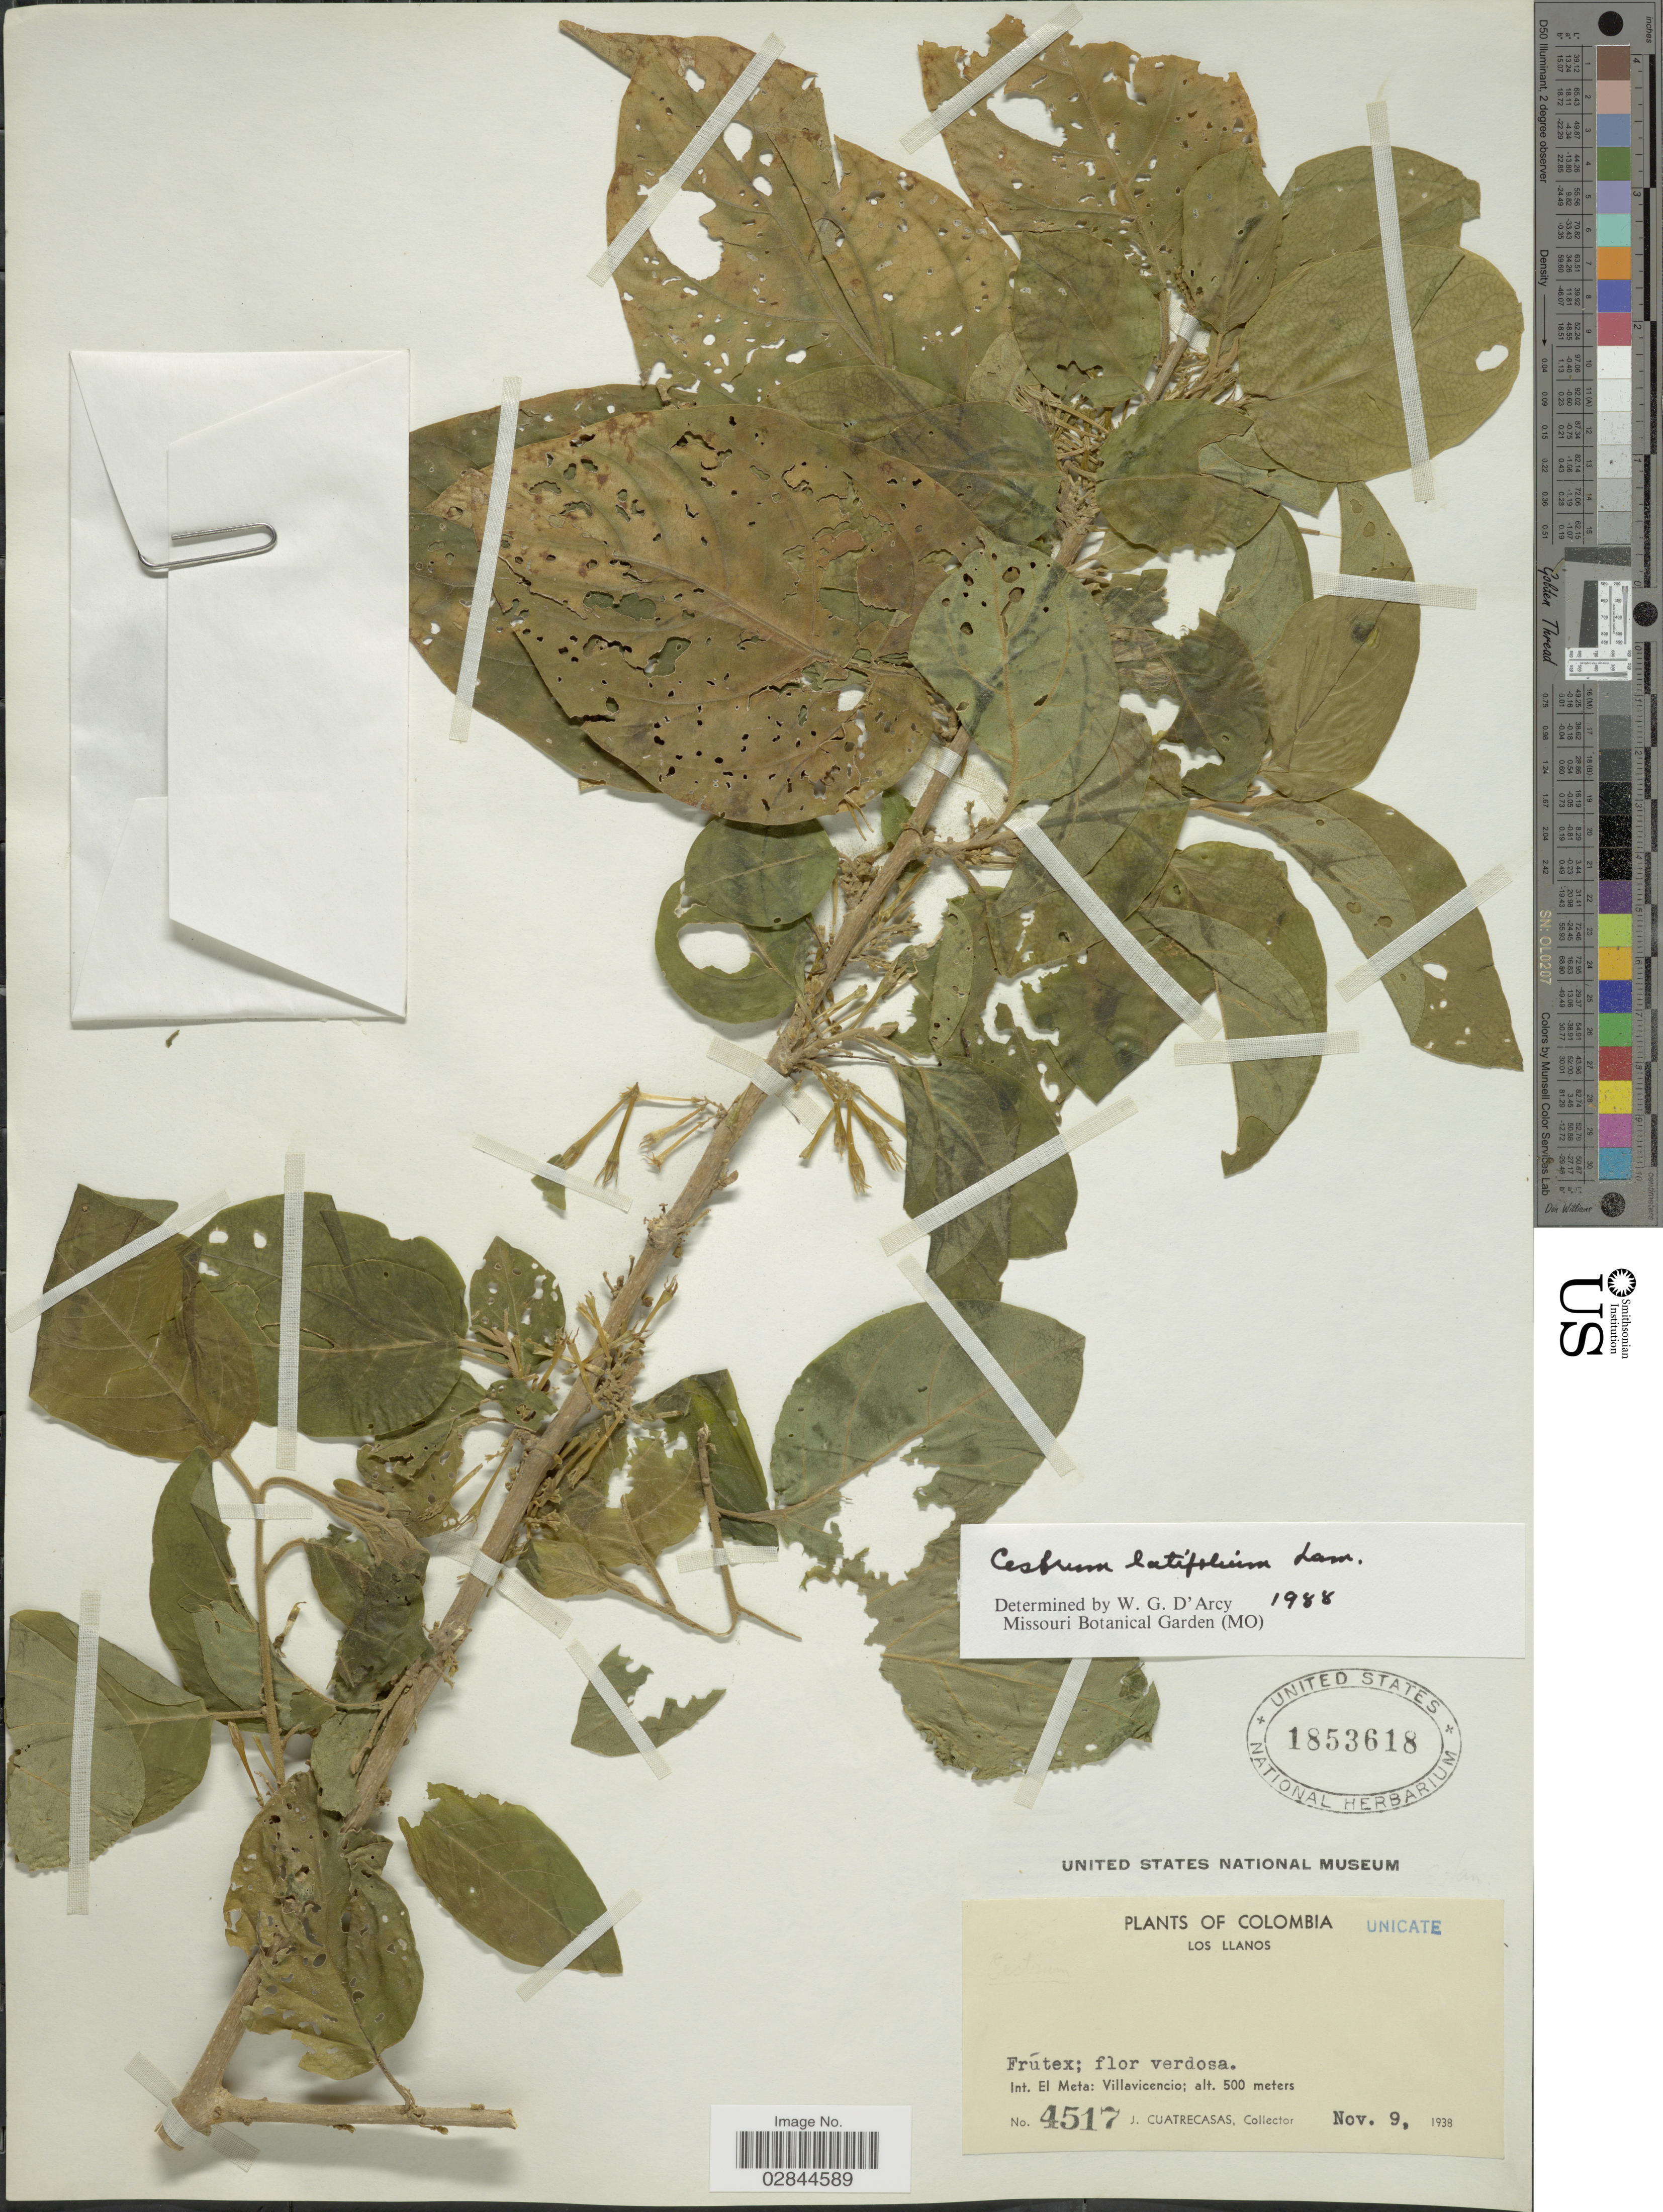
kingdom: Plantae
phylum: Tracheophyta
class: Magnoliopsida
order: Solanales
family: Solanaceae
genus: Cestrum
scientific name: Cestrum latifolium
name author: Lam.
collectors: J. Cuatrecasas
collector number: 4517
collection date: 1938-11-09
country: Colombia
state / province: Meta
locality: Los Llanos. Int. El Meta: Villavicencio.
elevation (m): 500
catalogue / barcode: US 1853618